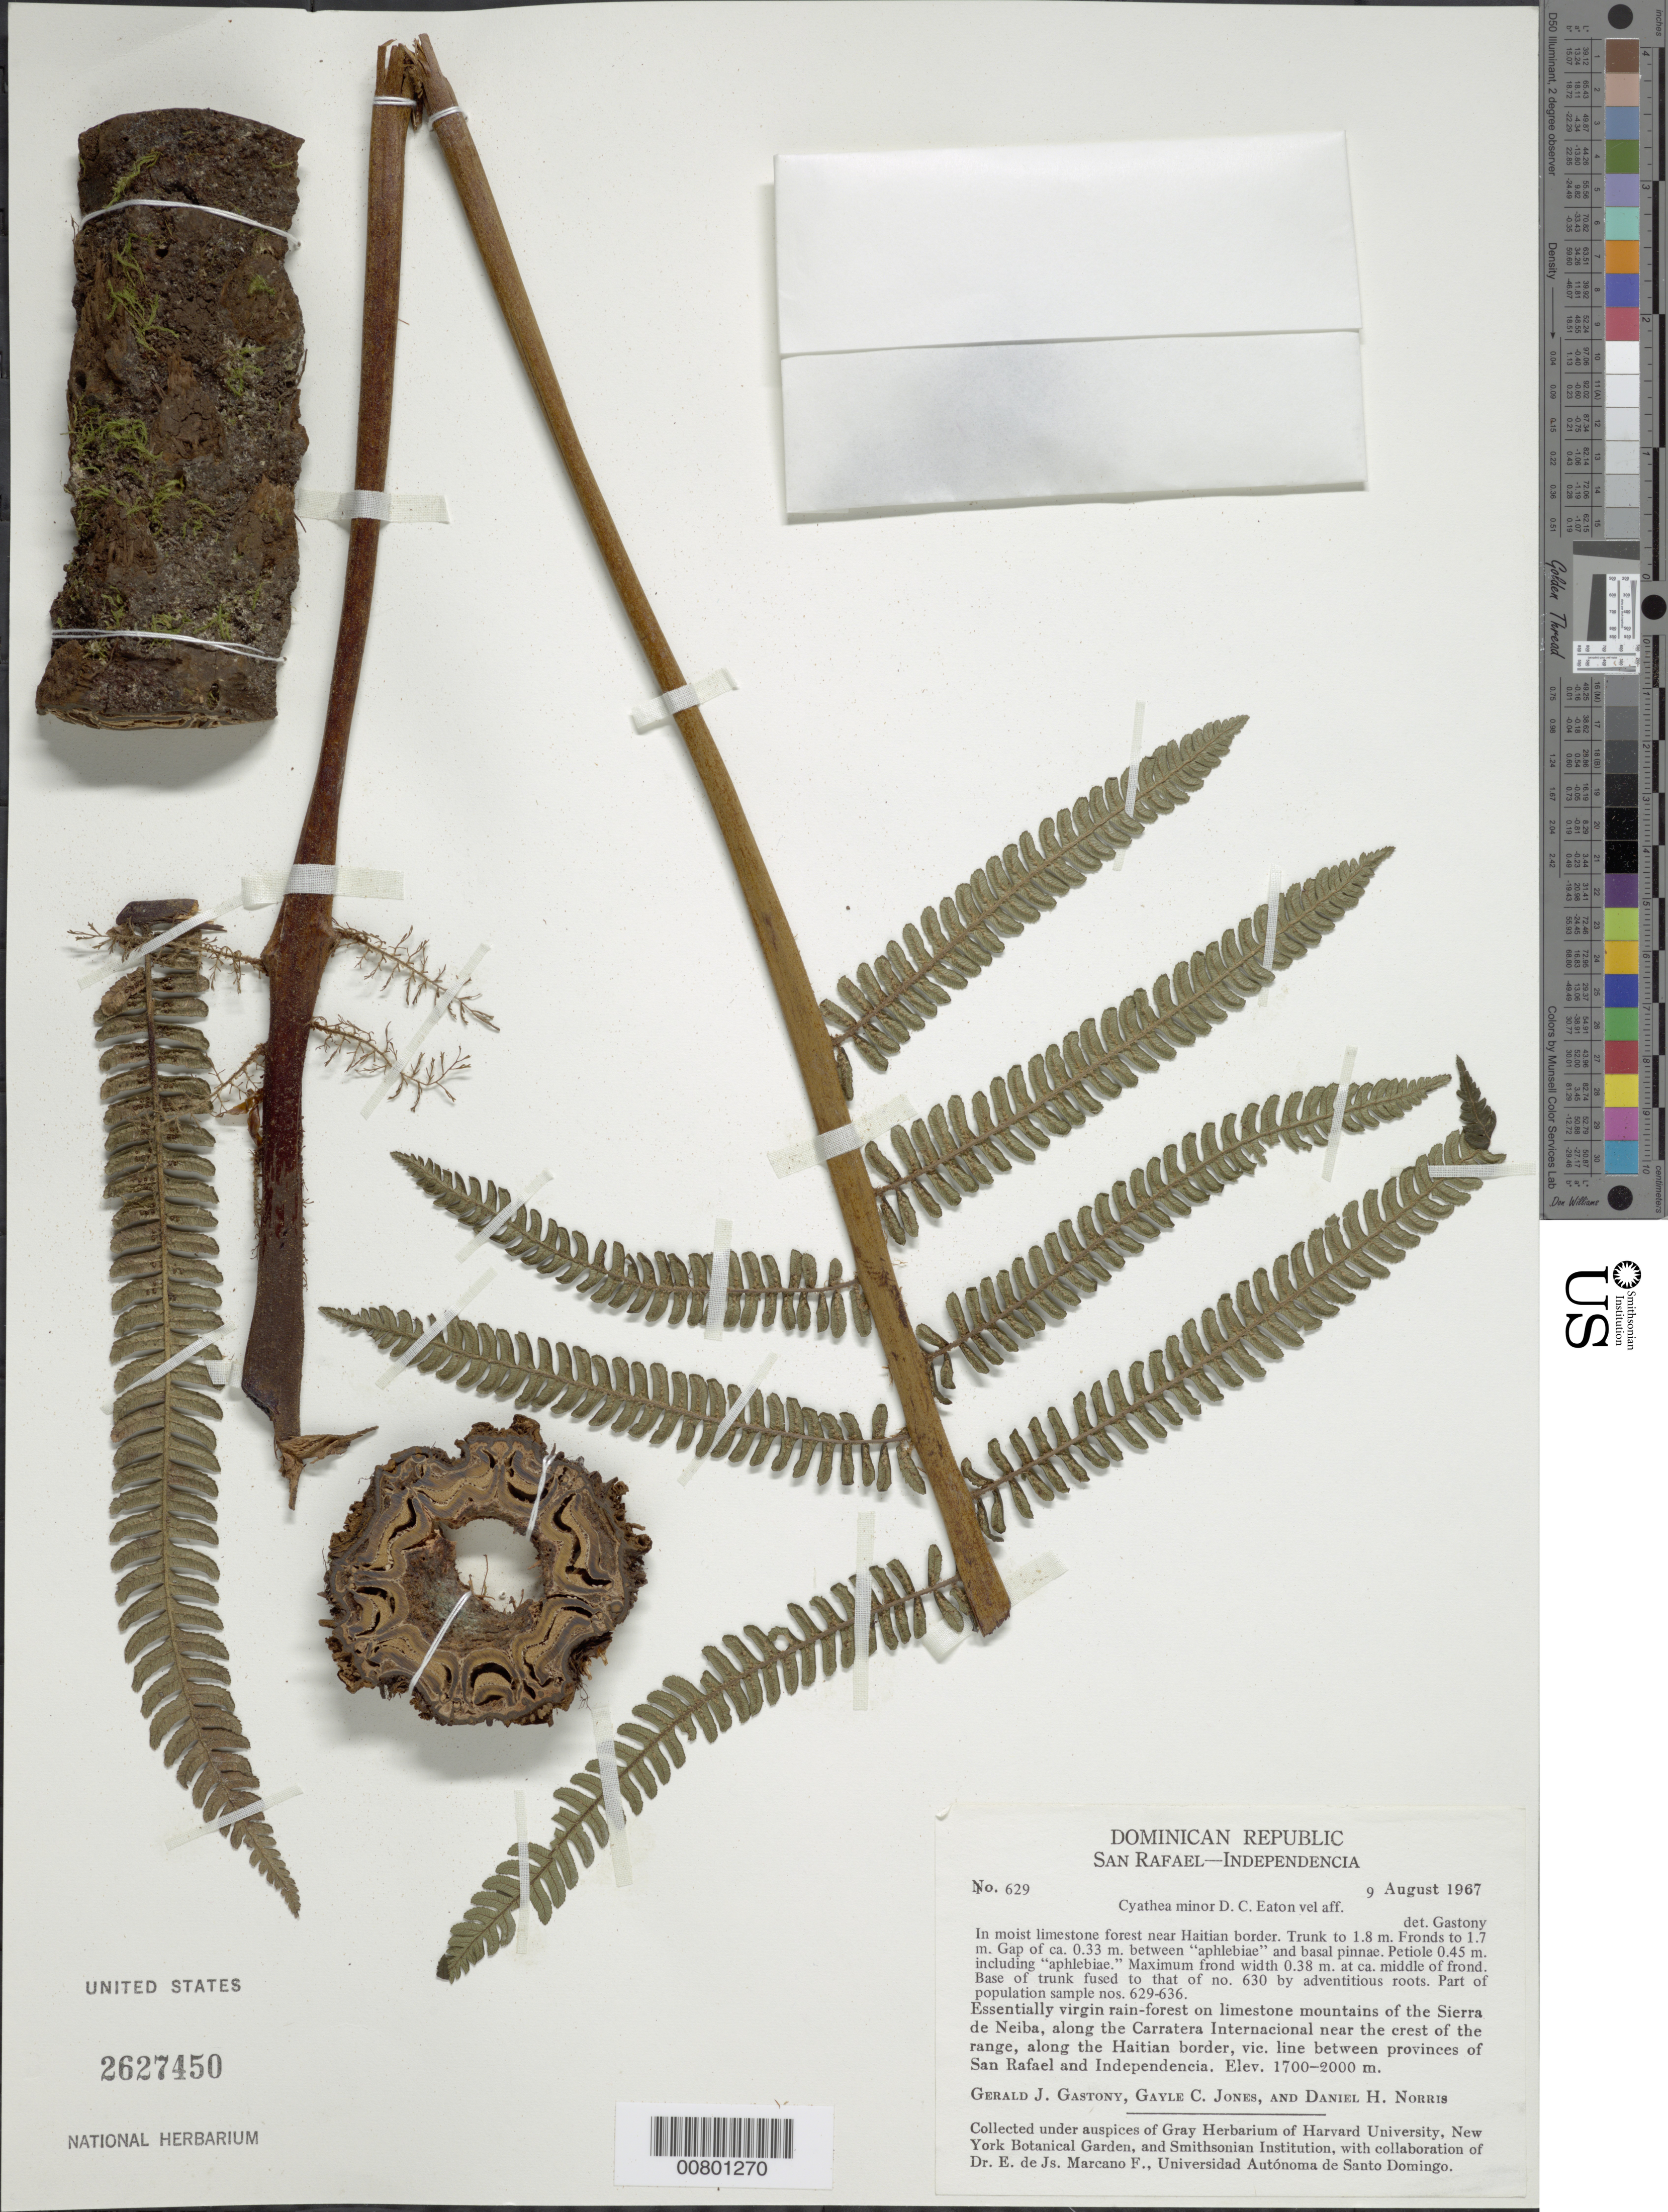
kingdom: Plantae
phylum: Tracheophyta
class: Polypodiopsida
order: Cyatheales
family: Cyatheaceae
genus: Alsophila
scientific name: Alsophila minor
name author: (D.C. Eaton) R.M. Tryon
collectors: G. Gastony, G. C. Jones & D. H. Norris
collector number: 629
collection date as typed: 09 Aug 1967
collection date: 1967-08-09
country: Dominican Republic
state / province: Independencia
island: Hispaniola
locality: San Rafael-Independencia, Sierra de Neiba, Carratera Internacional, along Haitian border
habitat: Essentially virgin rainforest on limestone mountains; moist limestone forest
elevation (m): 1700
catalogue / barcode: US 2627450